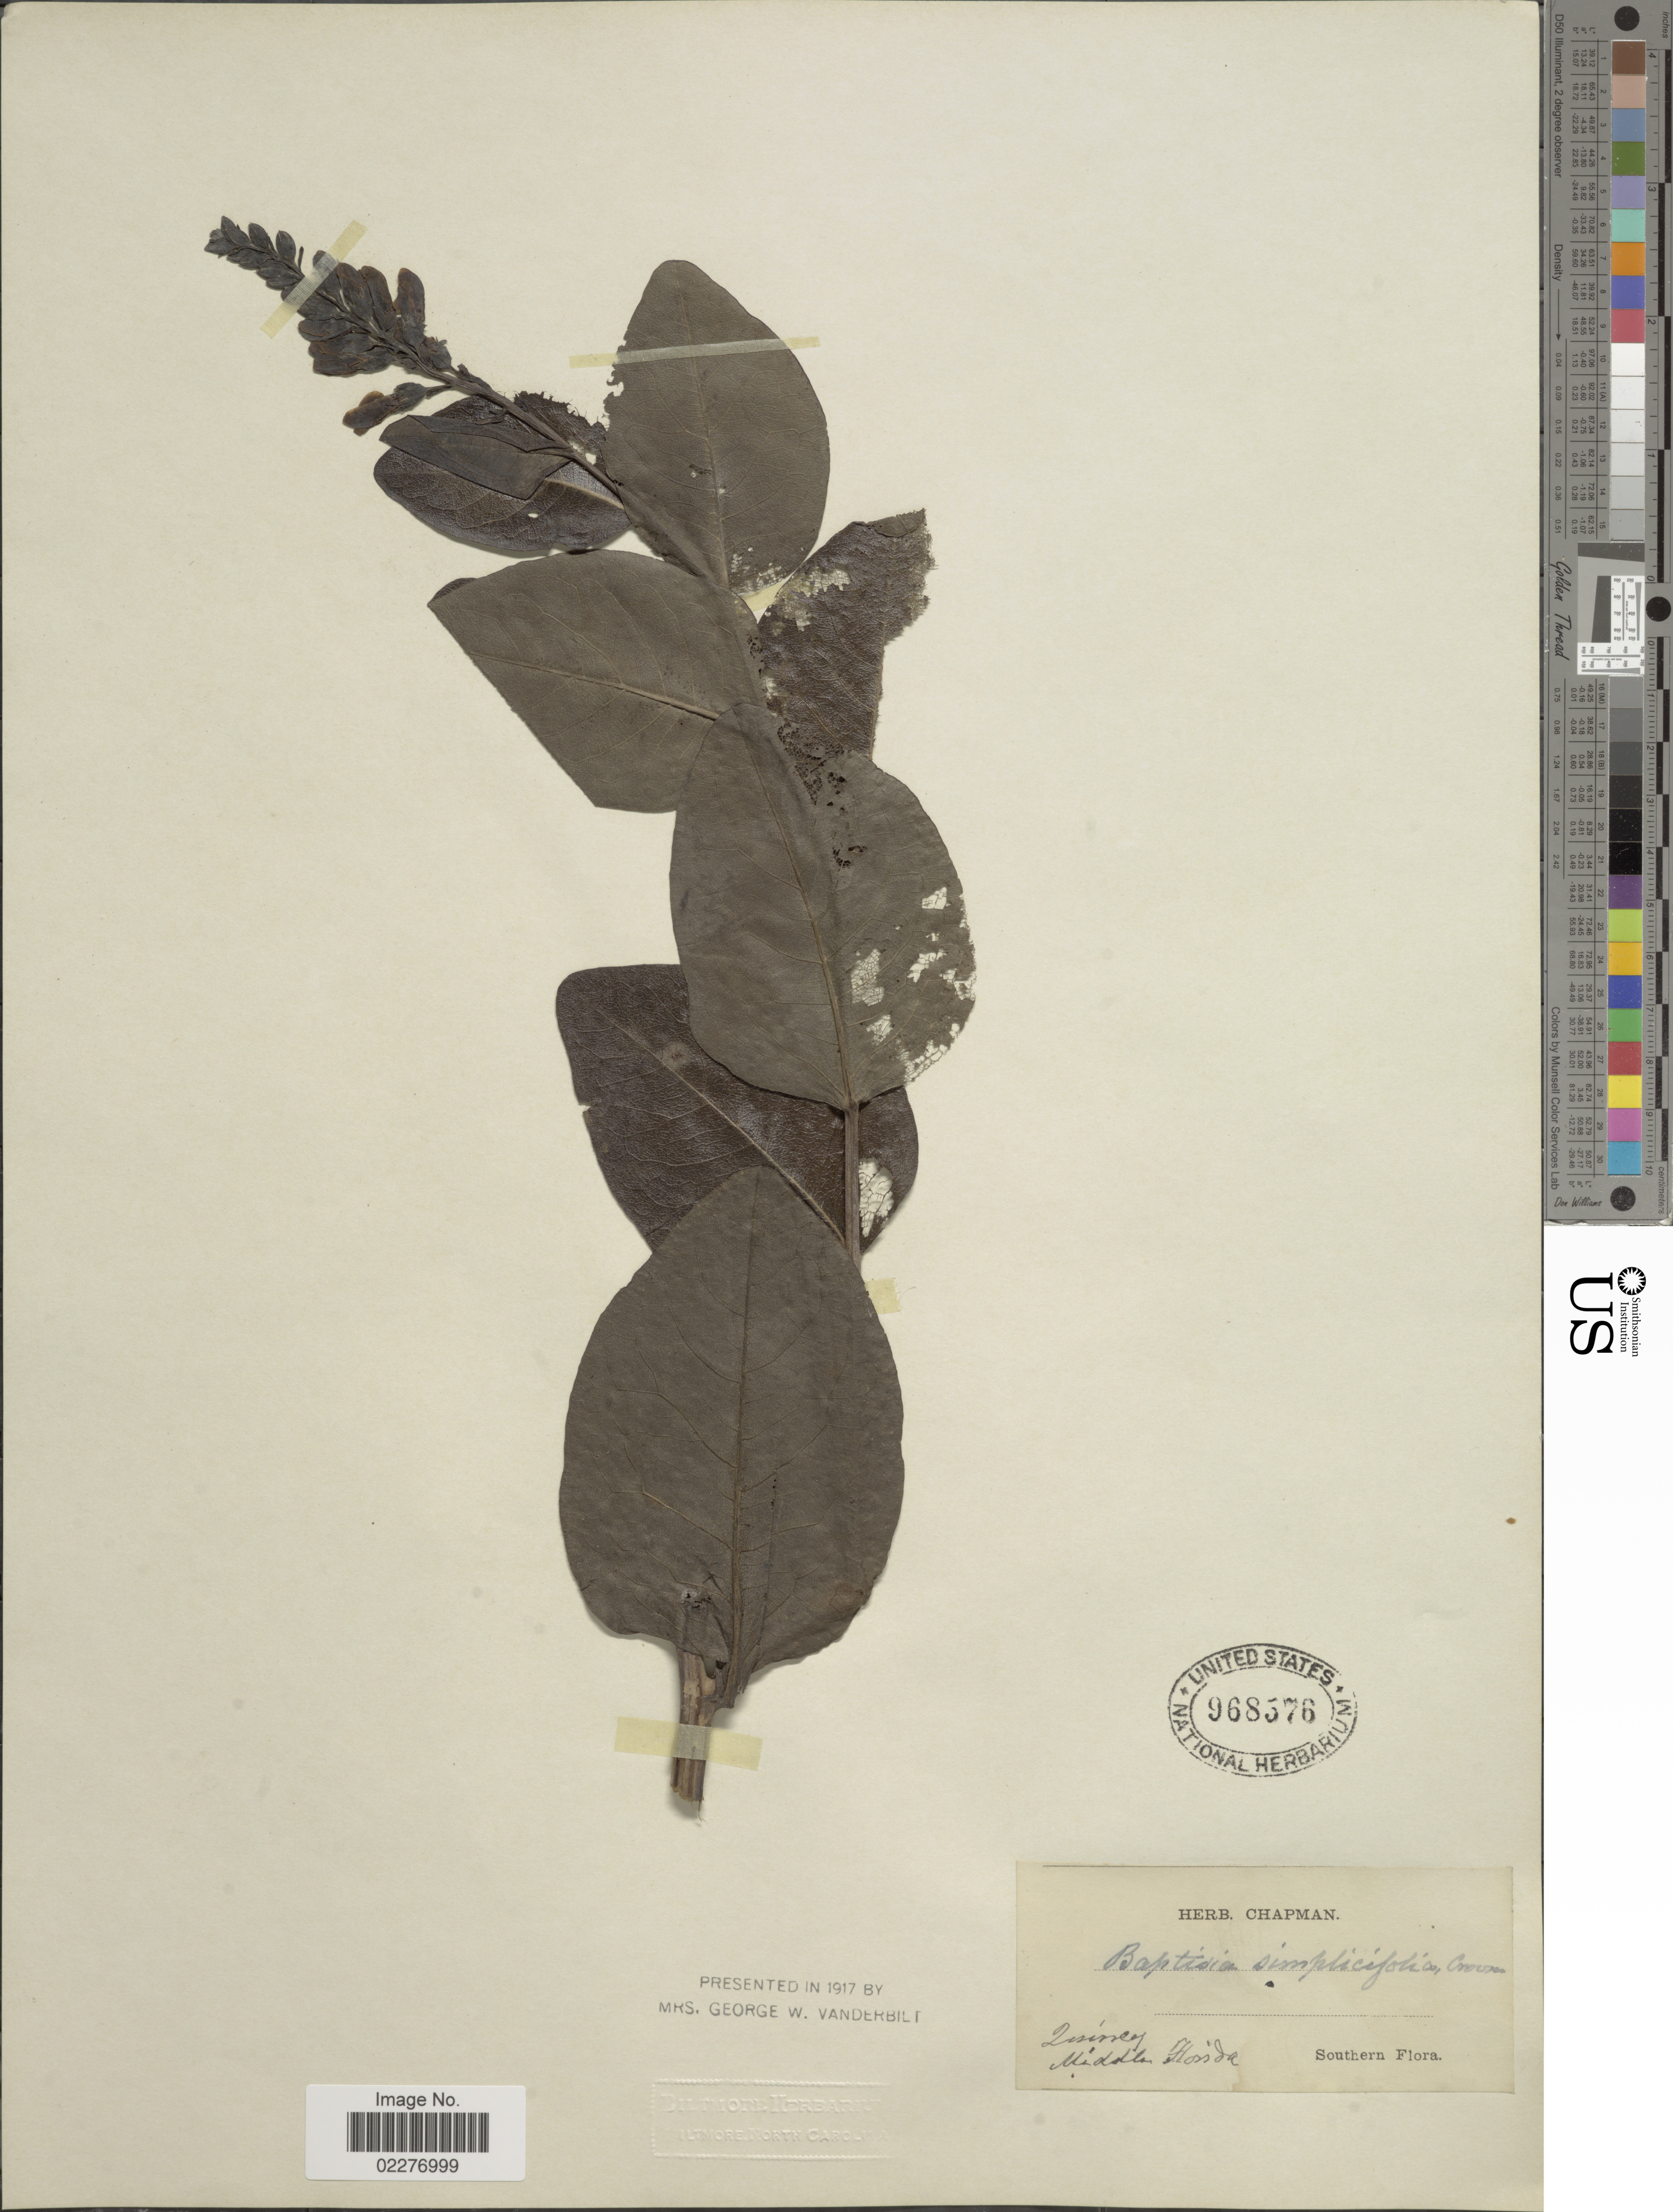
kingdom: Plantae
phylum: Tracheophyta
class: Magnoliopsida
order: Fabales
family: Fabaceae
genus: Baptisia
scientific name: Baptisia simplicifolia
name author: Croom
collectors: ex herb. Chapman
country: United States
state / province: Florida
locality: Quincy Middle Florida, Southern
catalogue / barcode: US 968576